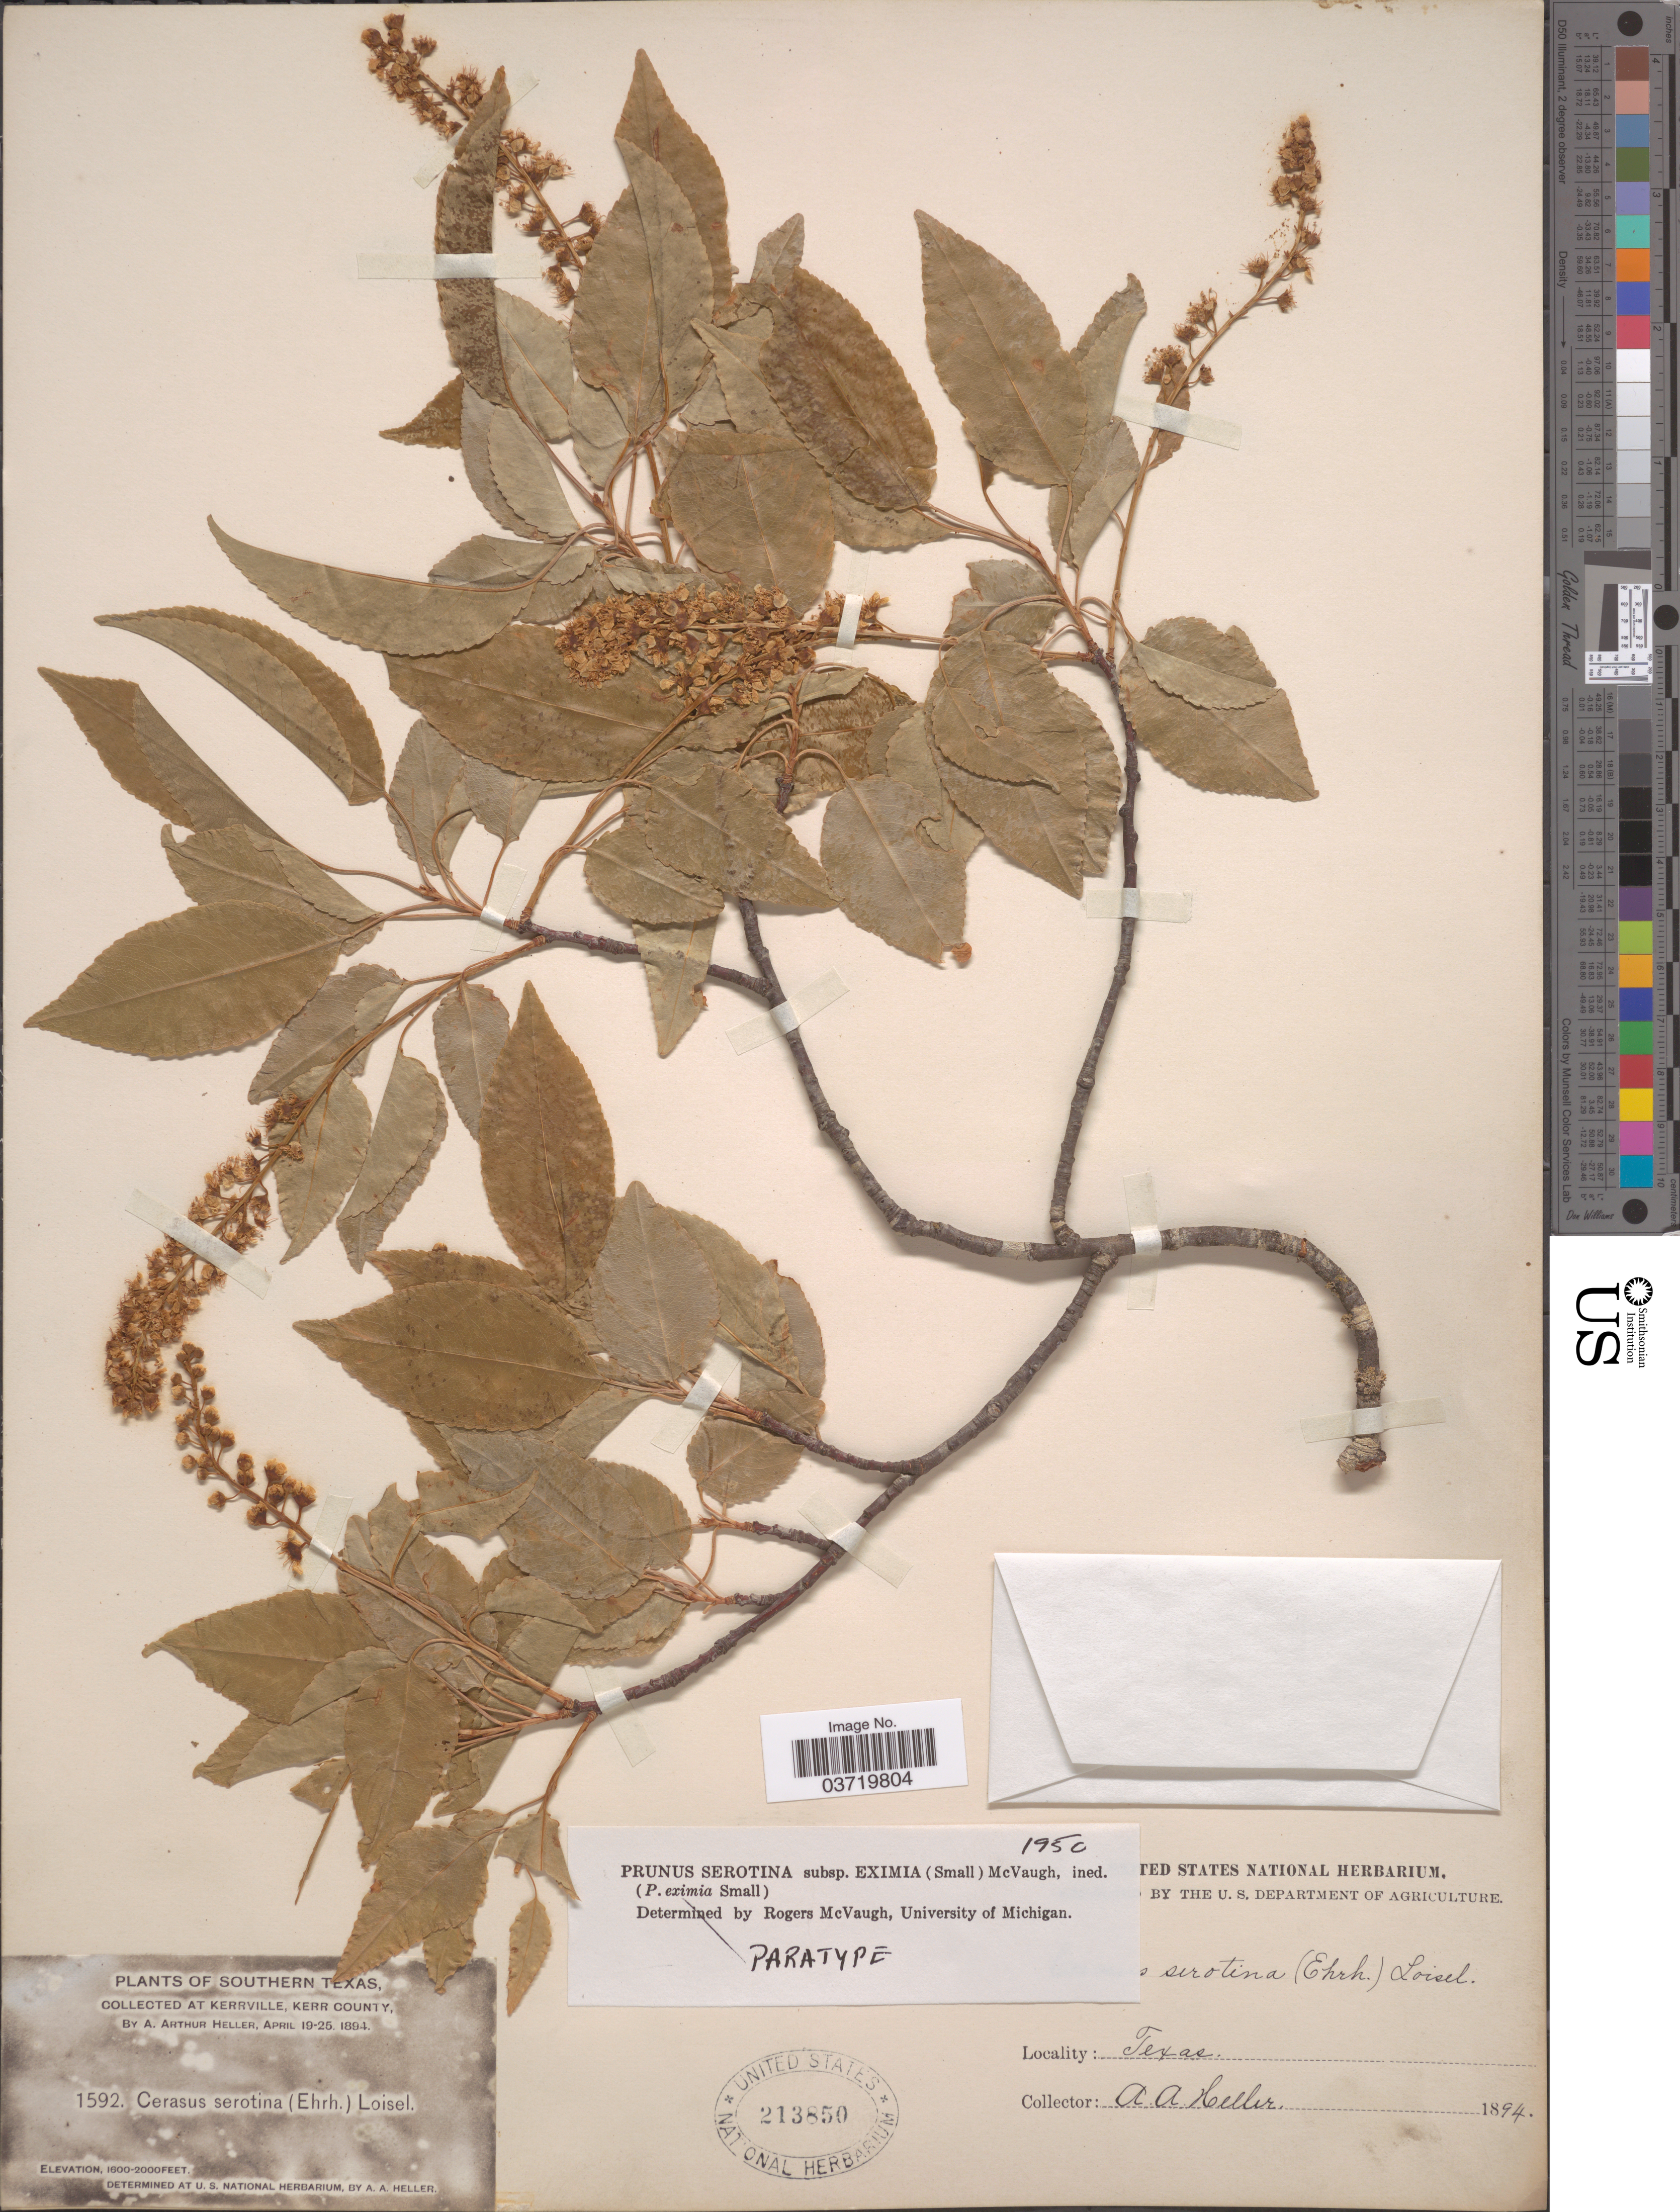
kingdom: Plantae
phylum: Tracheophyta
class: Magnoliopsida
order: Rosales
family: Rosaceae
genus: Prunus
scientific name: Prunus serotina var. serotina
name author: Ehrh.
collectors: A. A. Heller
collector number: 1592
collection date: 1894-04-19/1894-04-25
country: United States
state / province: Texas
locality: Southern Texas. Kerrville, Kerr County.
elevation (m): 488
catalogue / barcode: US 213850